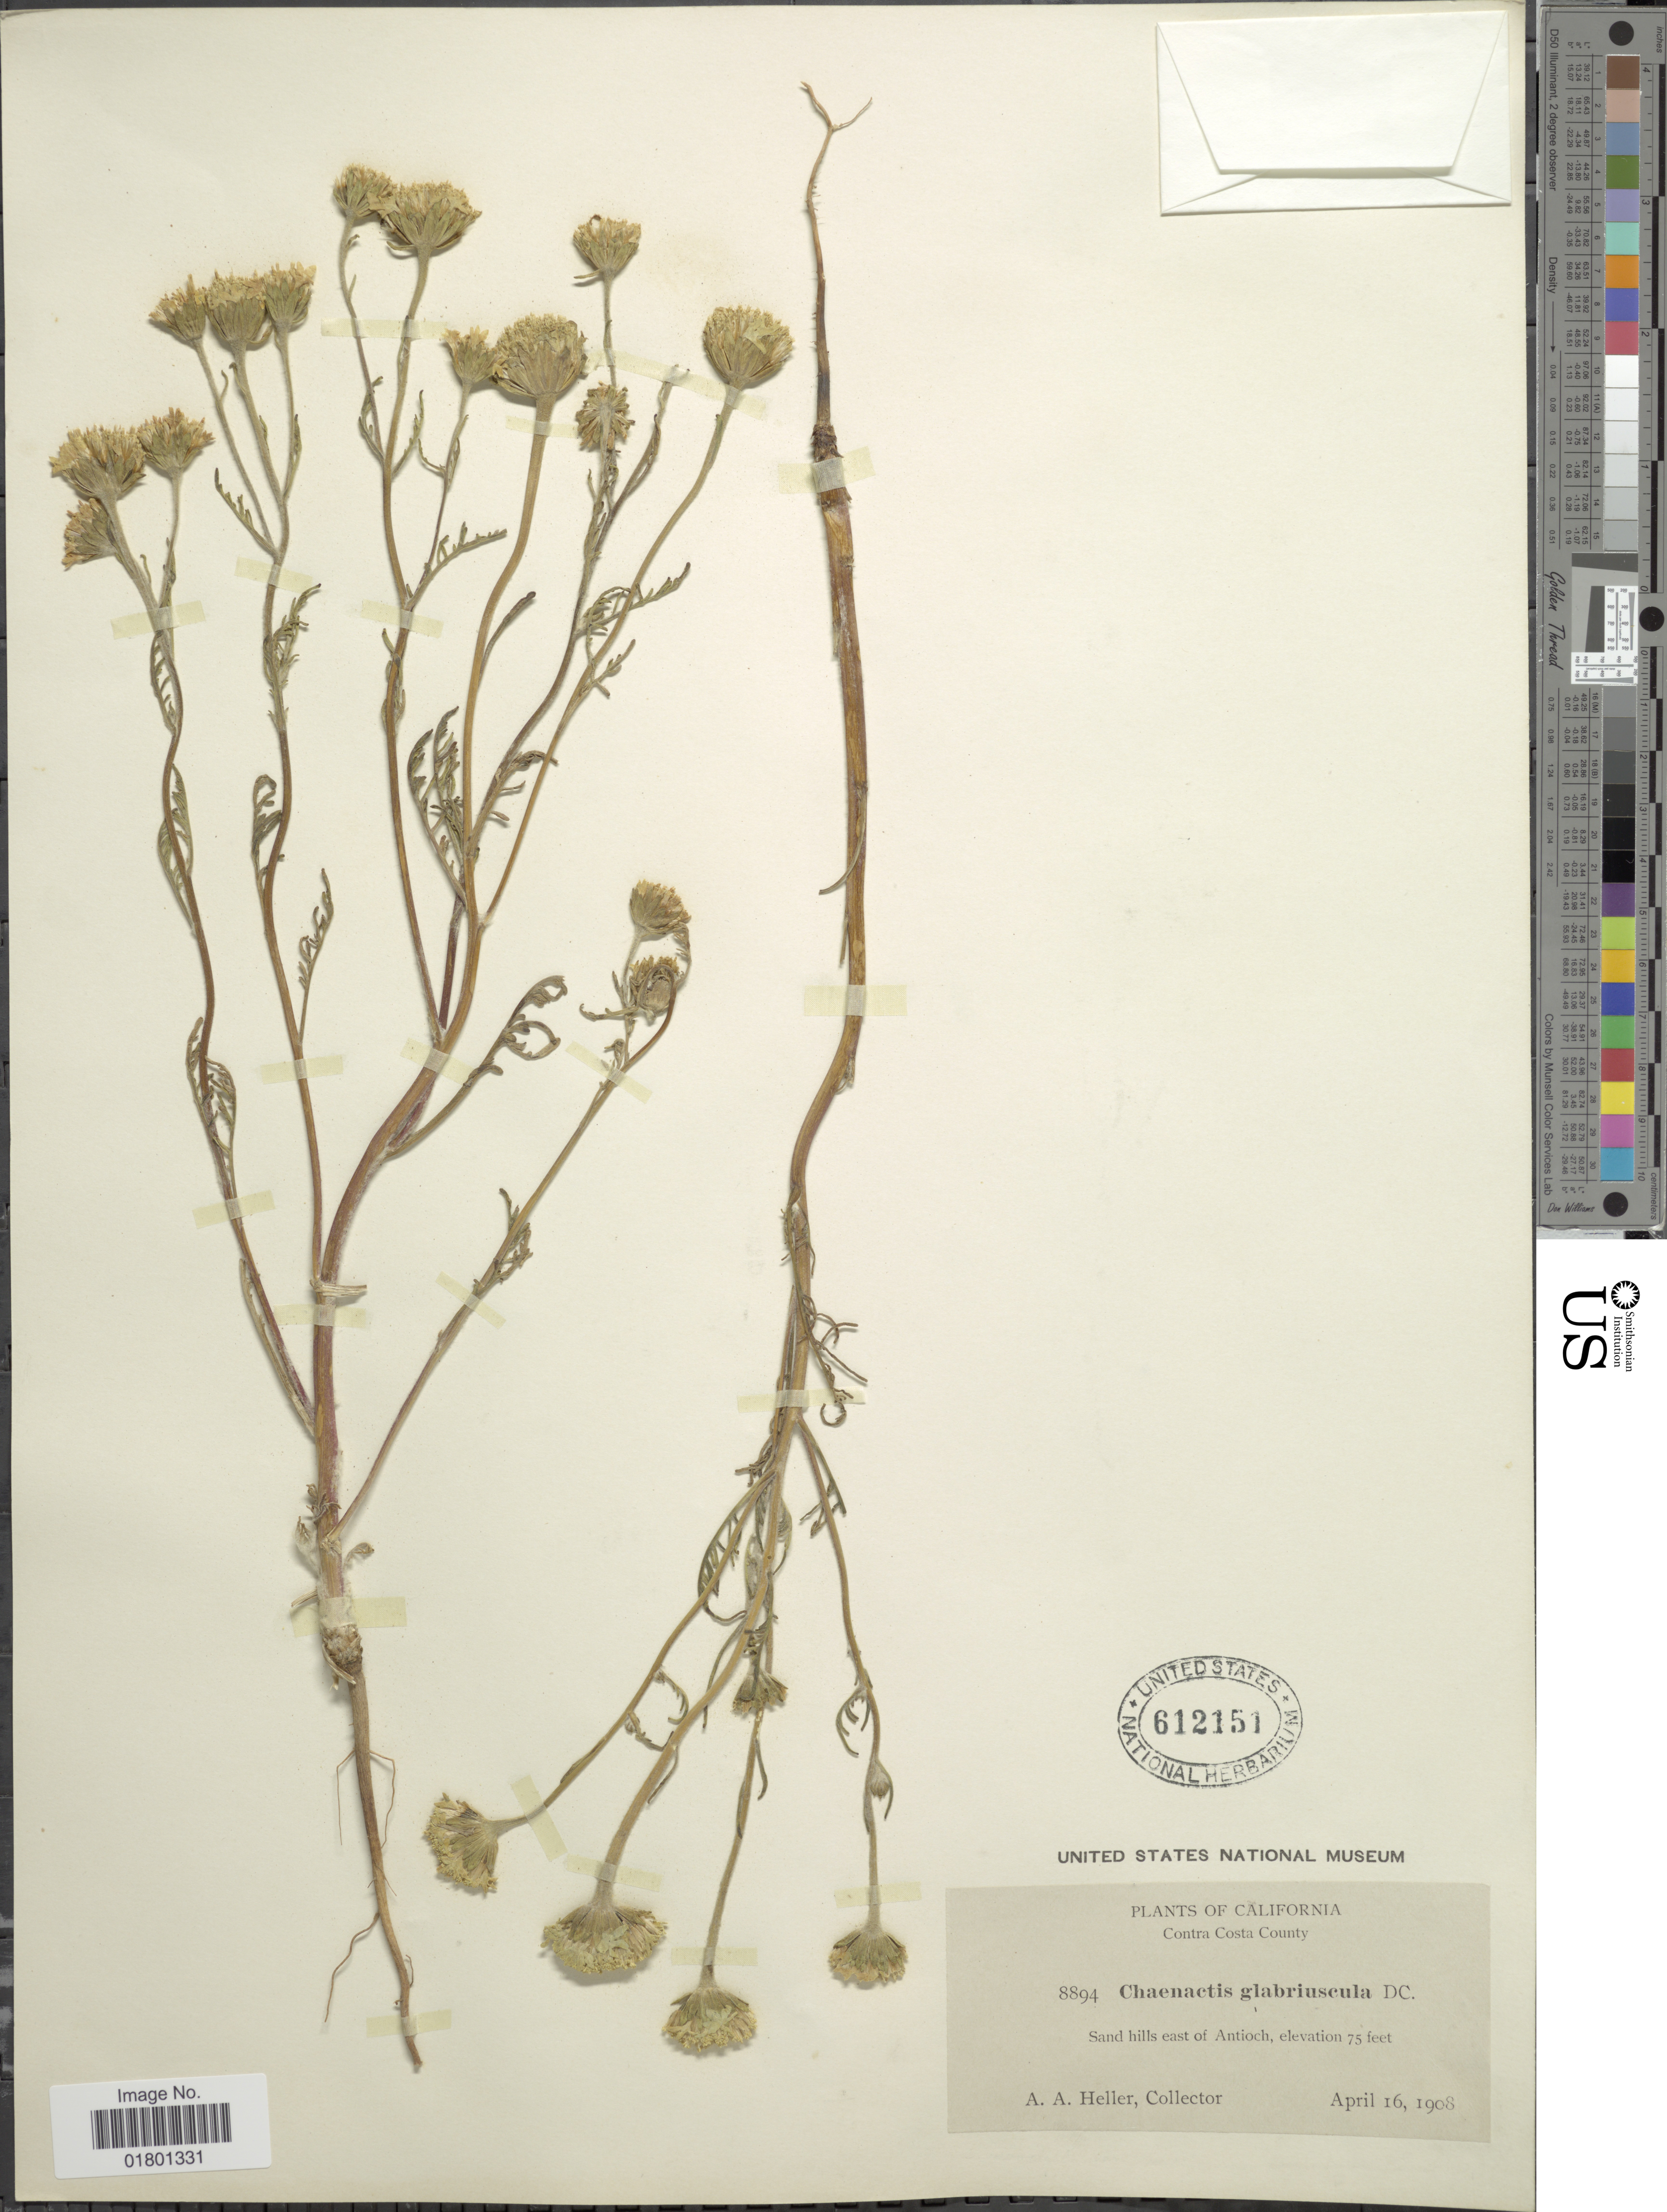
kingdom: Plantae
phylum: Tracheophyta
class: Magnoliopsida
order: Asterales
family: Asteraceae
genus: Chaenactis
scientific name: Chaenactis heterocarpha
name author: Torr. & A. Gray ex A. Gray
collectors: A. A. Heller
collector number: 8894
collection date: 1908-04-16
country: United States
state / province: California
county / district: Contra Costa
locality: Contra Costa County, Sand hills east of Antioch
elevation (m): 23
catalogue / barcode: US 612151